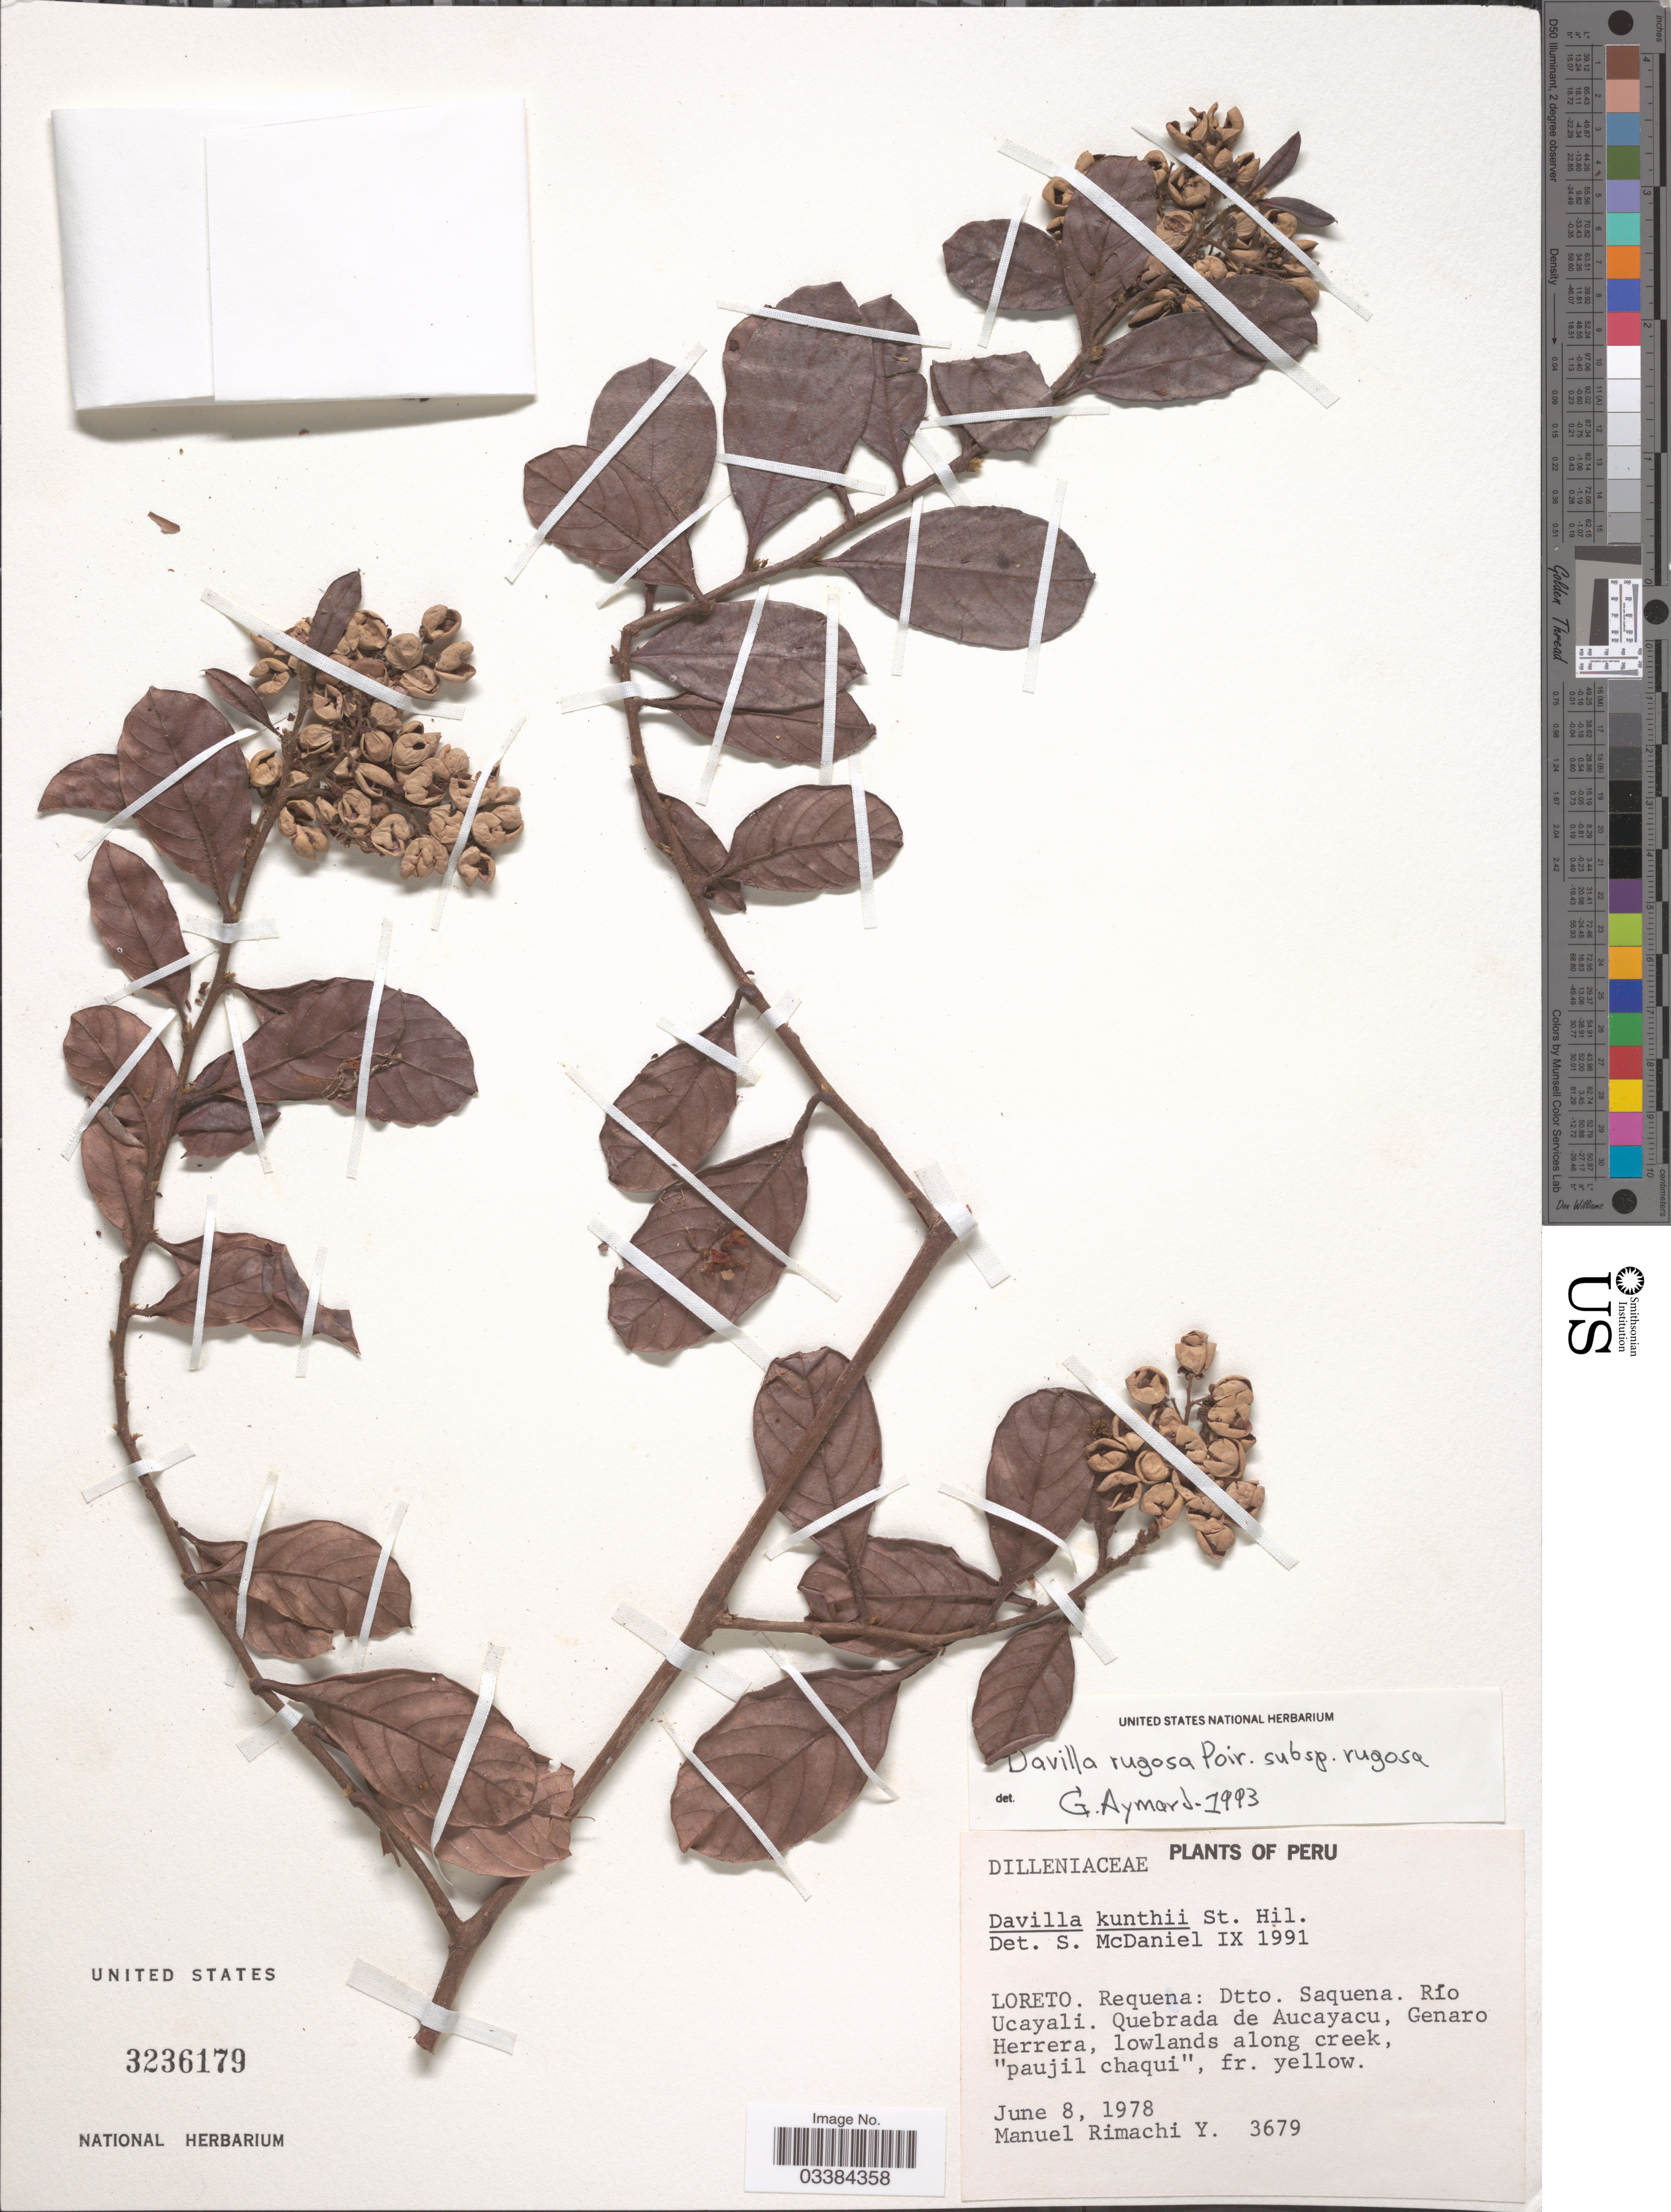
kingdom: Plantae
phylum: Tracheophyta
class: Magnoliopsida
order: Dilleniales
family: Dilleniaceae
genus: Davilla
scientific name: Davilla rugosa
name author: Poir.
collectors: M. Rimachi Y.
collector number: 3679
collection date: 1978-06-08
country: Peru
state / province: Loreto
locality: Requena: Dtto. Saquena. Río Ucayali. Quebrada de Aucayacu, Genaro Herrera, lowlands along creek, "paujil chaqui".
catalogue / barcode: US 3236179